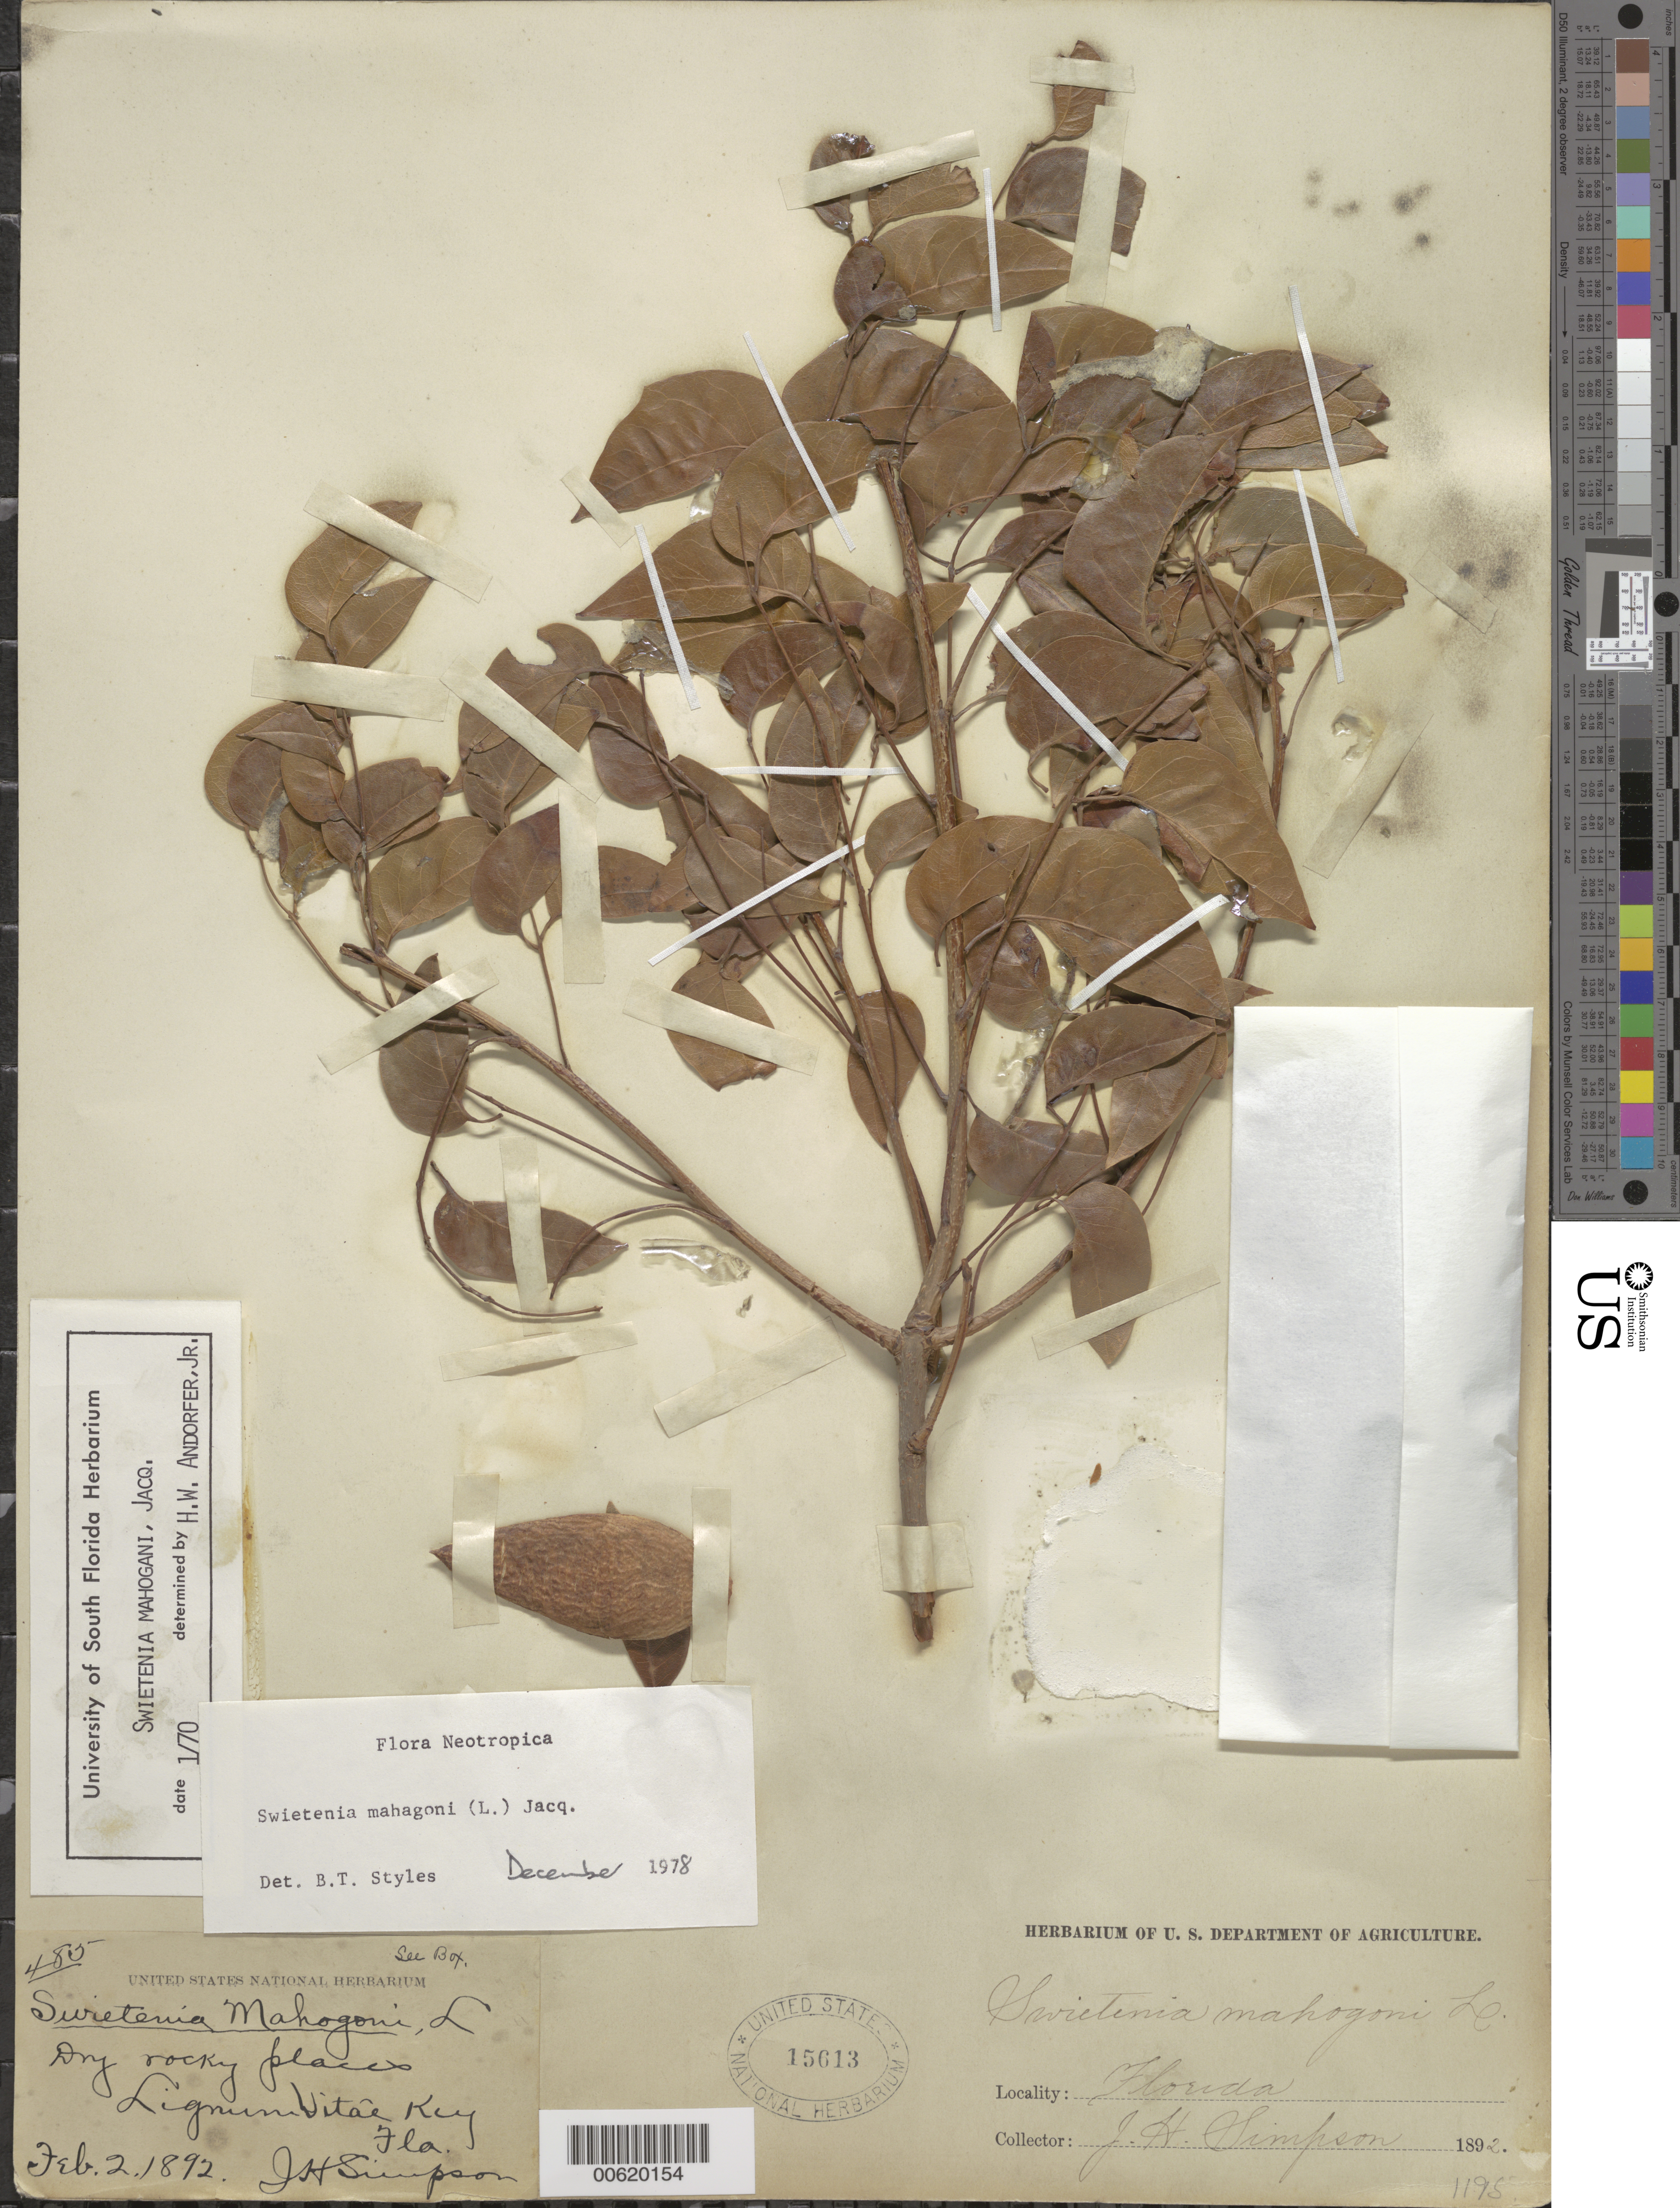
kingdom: Plantae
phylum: Tracheophyta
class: Magnoliopsida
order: Sapindales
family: Meliaceae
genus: Swietenia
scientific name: Swietenia mahagoni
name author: (L.) Jacq.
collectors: J. H. Simpson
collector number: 485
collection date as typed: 02 Feb 1892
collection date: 1892-02-02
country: United States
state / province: Florida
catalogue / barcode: US 15613